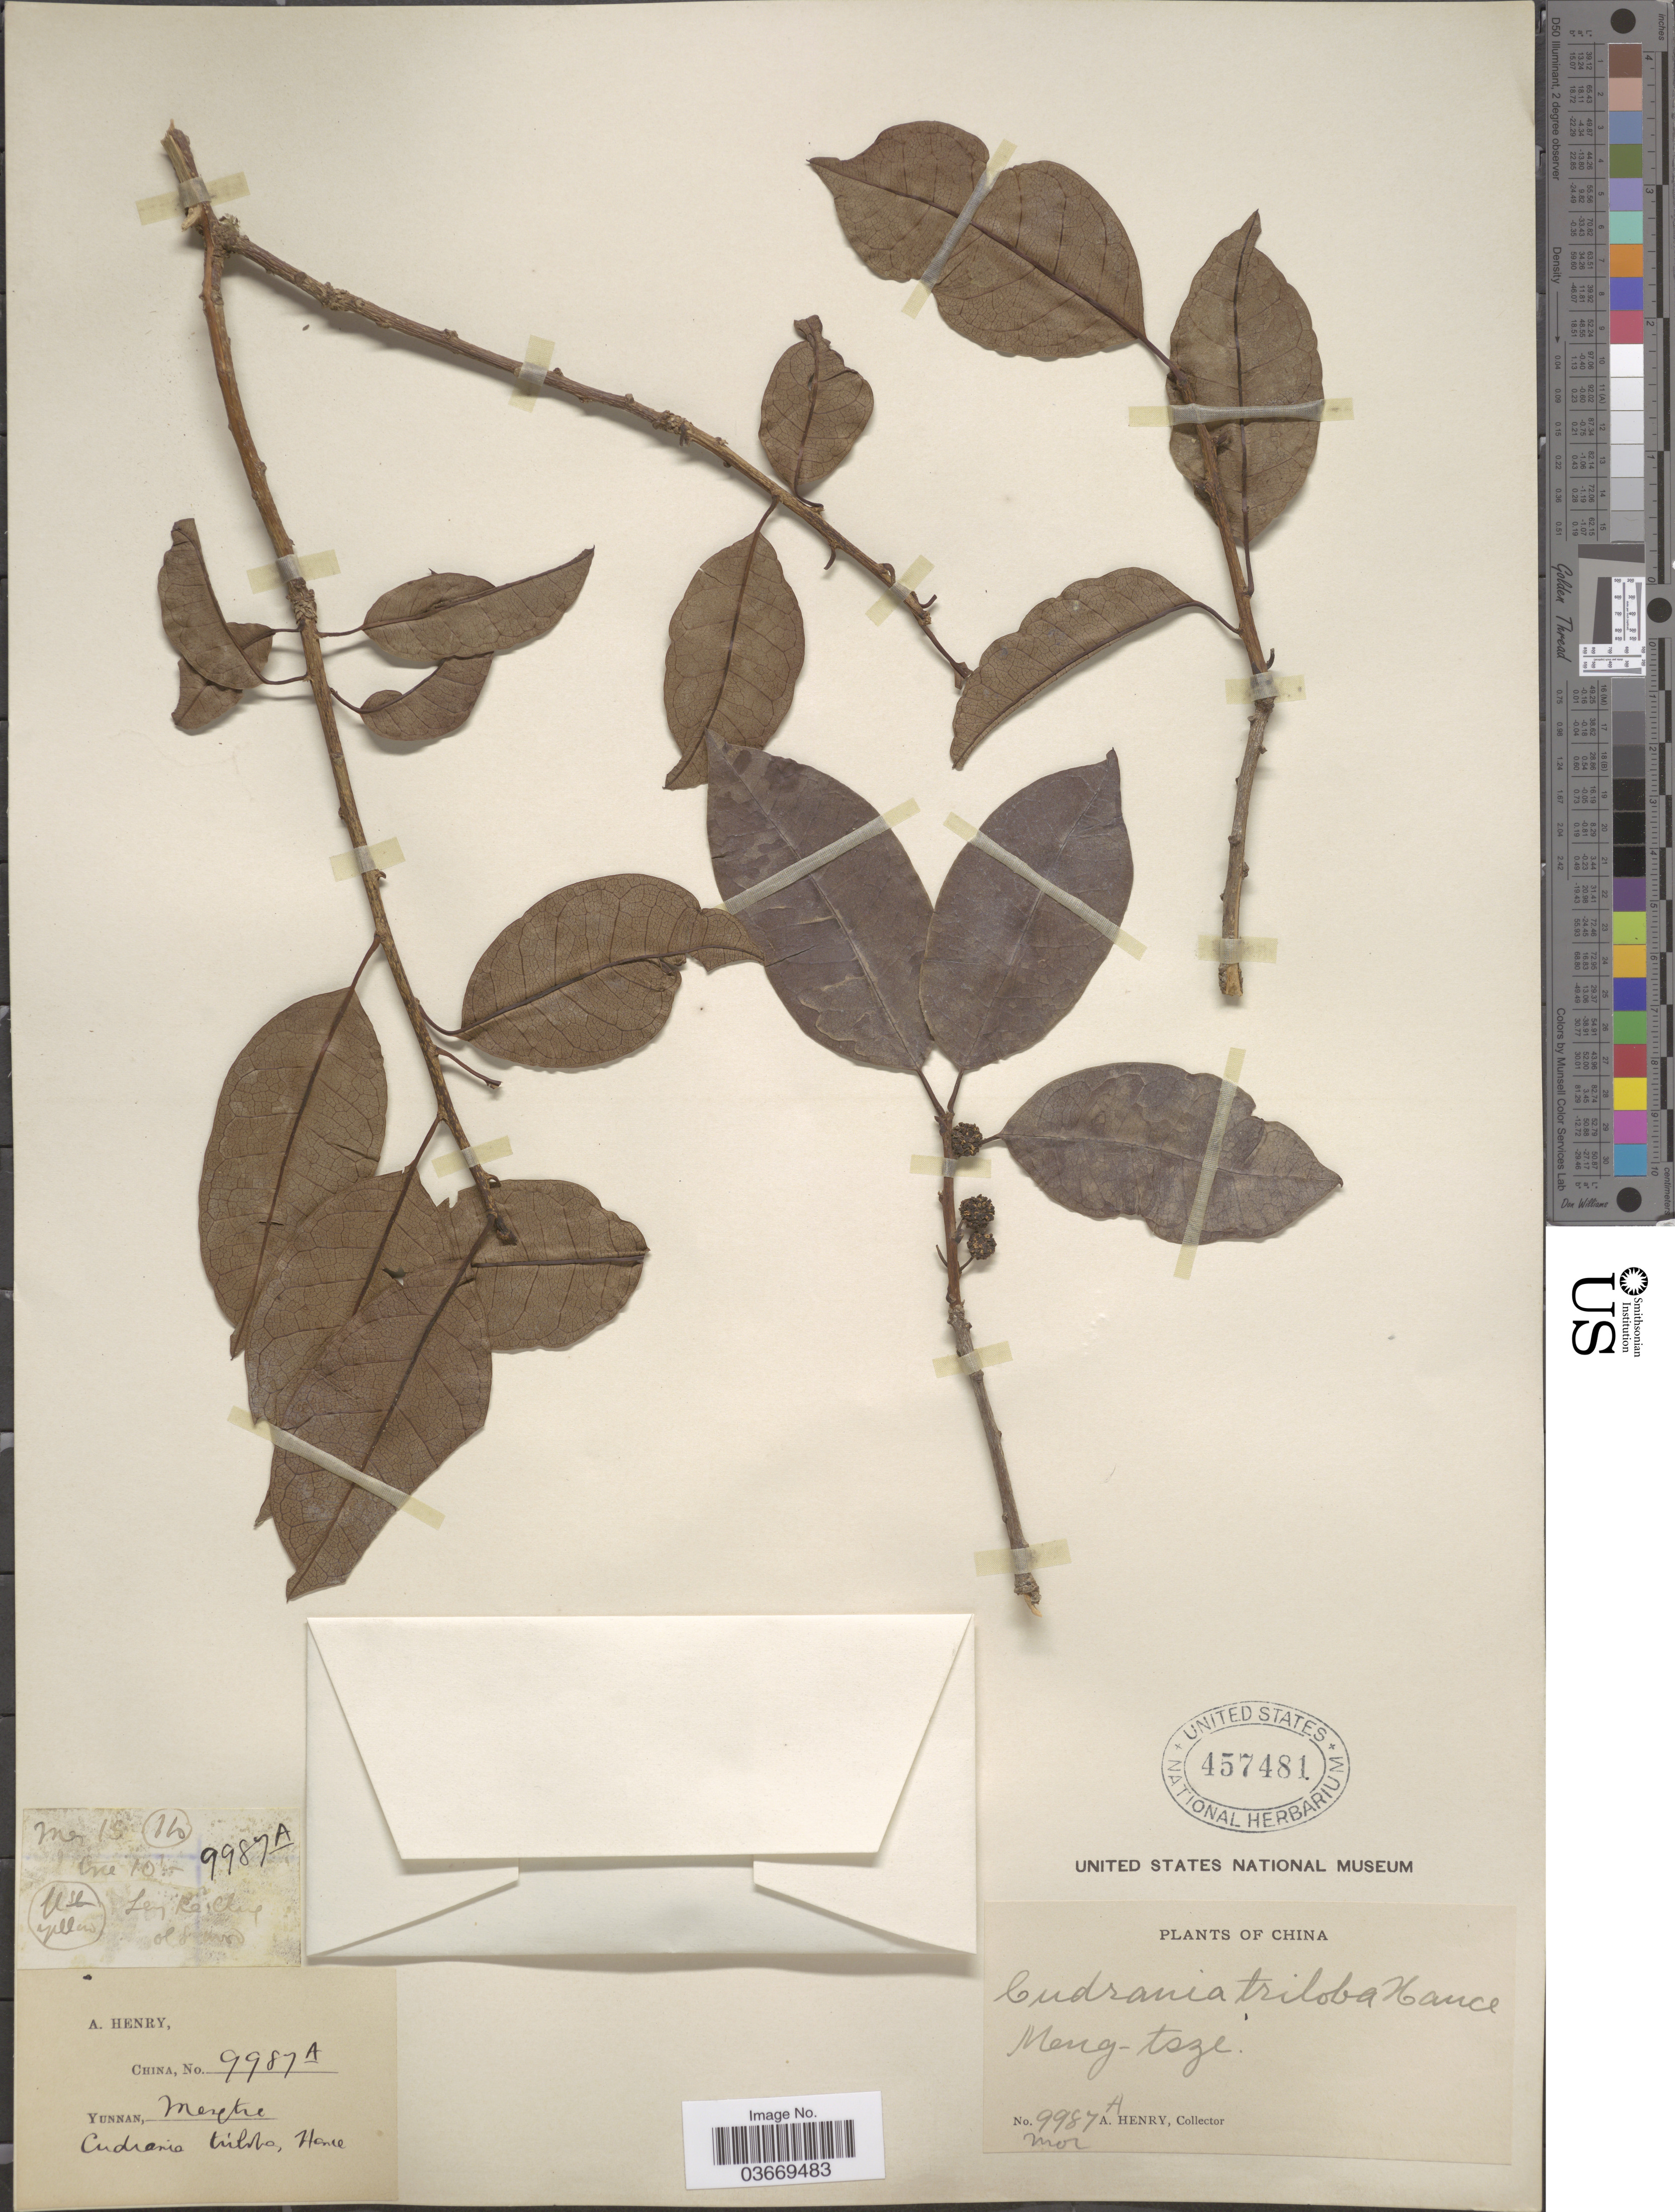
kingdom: Plantae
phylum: Tracheophyta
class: Magnoliopsida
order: Rosales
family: Moraceae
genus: Maclura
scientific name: Maclura tricuspidata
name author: Carrière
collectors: A. Henry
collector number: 9987 A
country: China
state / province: Yunnan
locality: Mengtze.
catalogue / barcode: US 457481